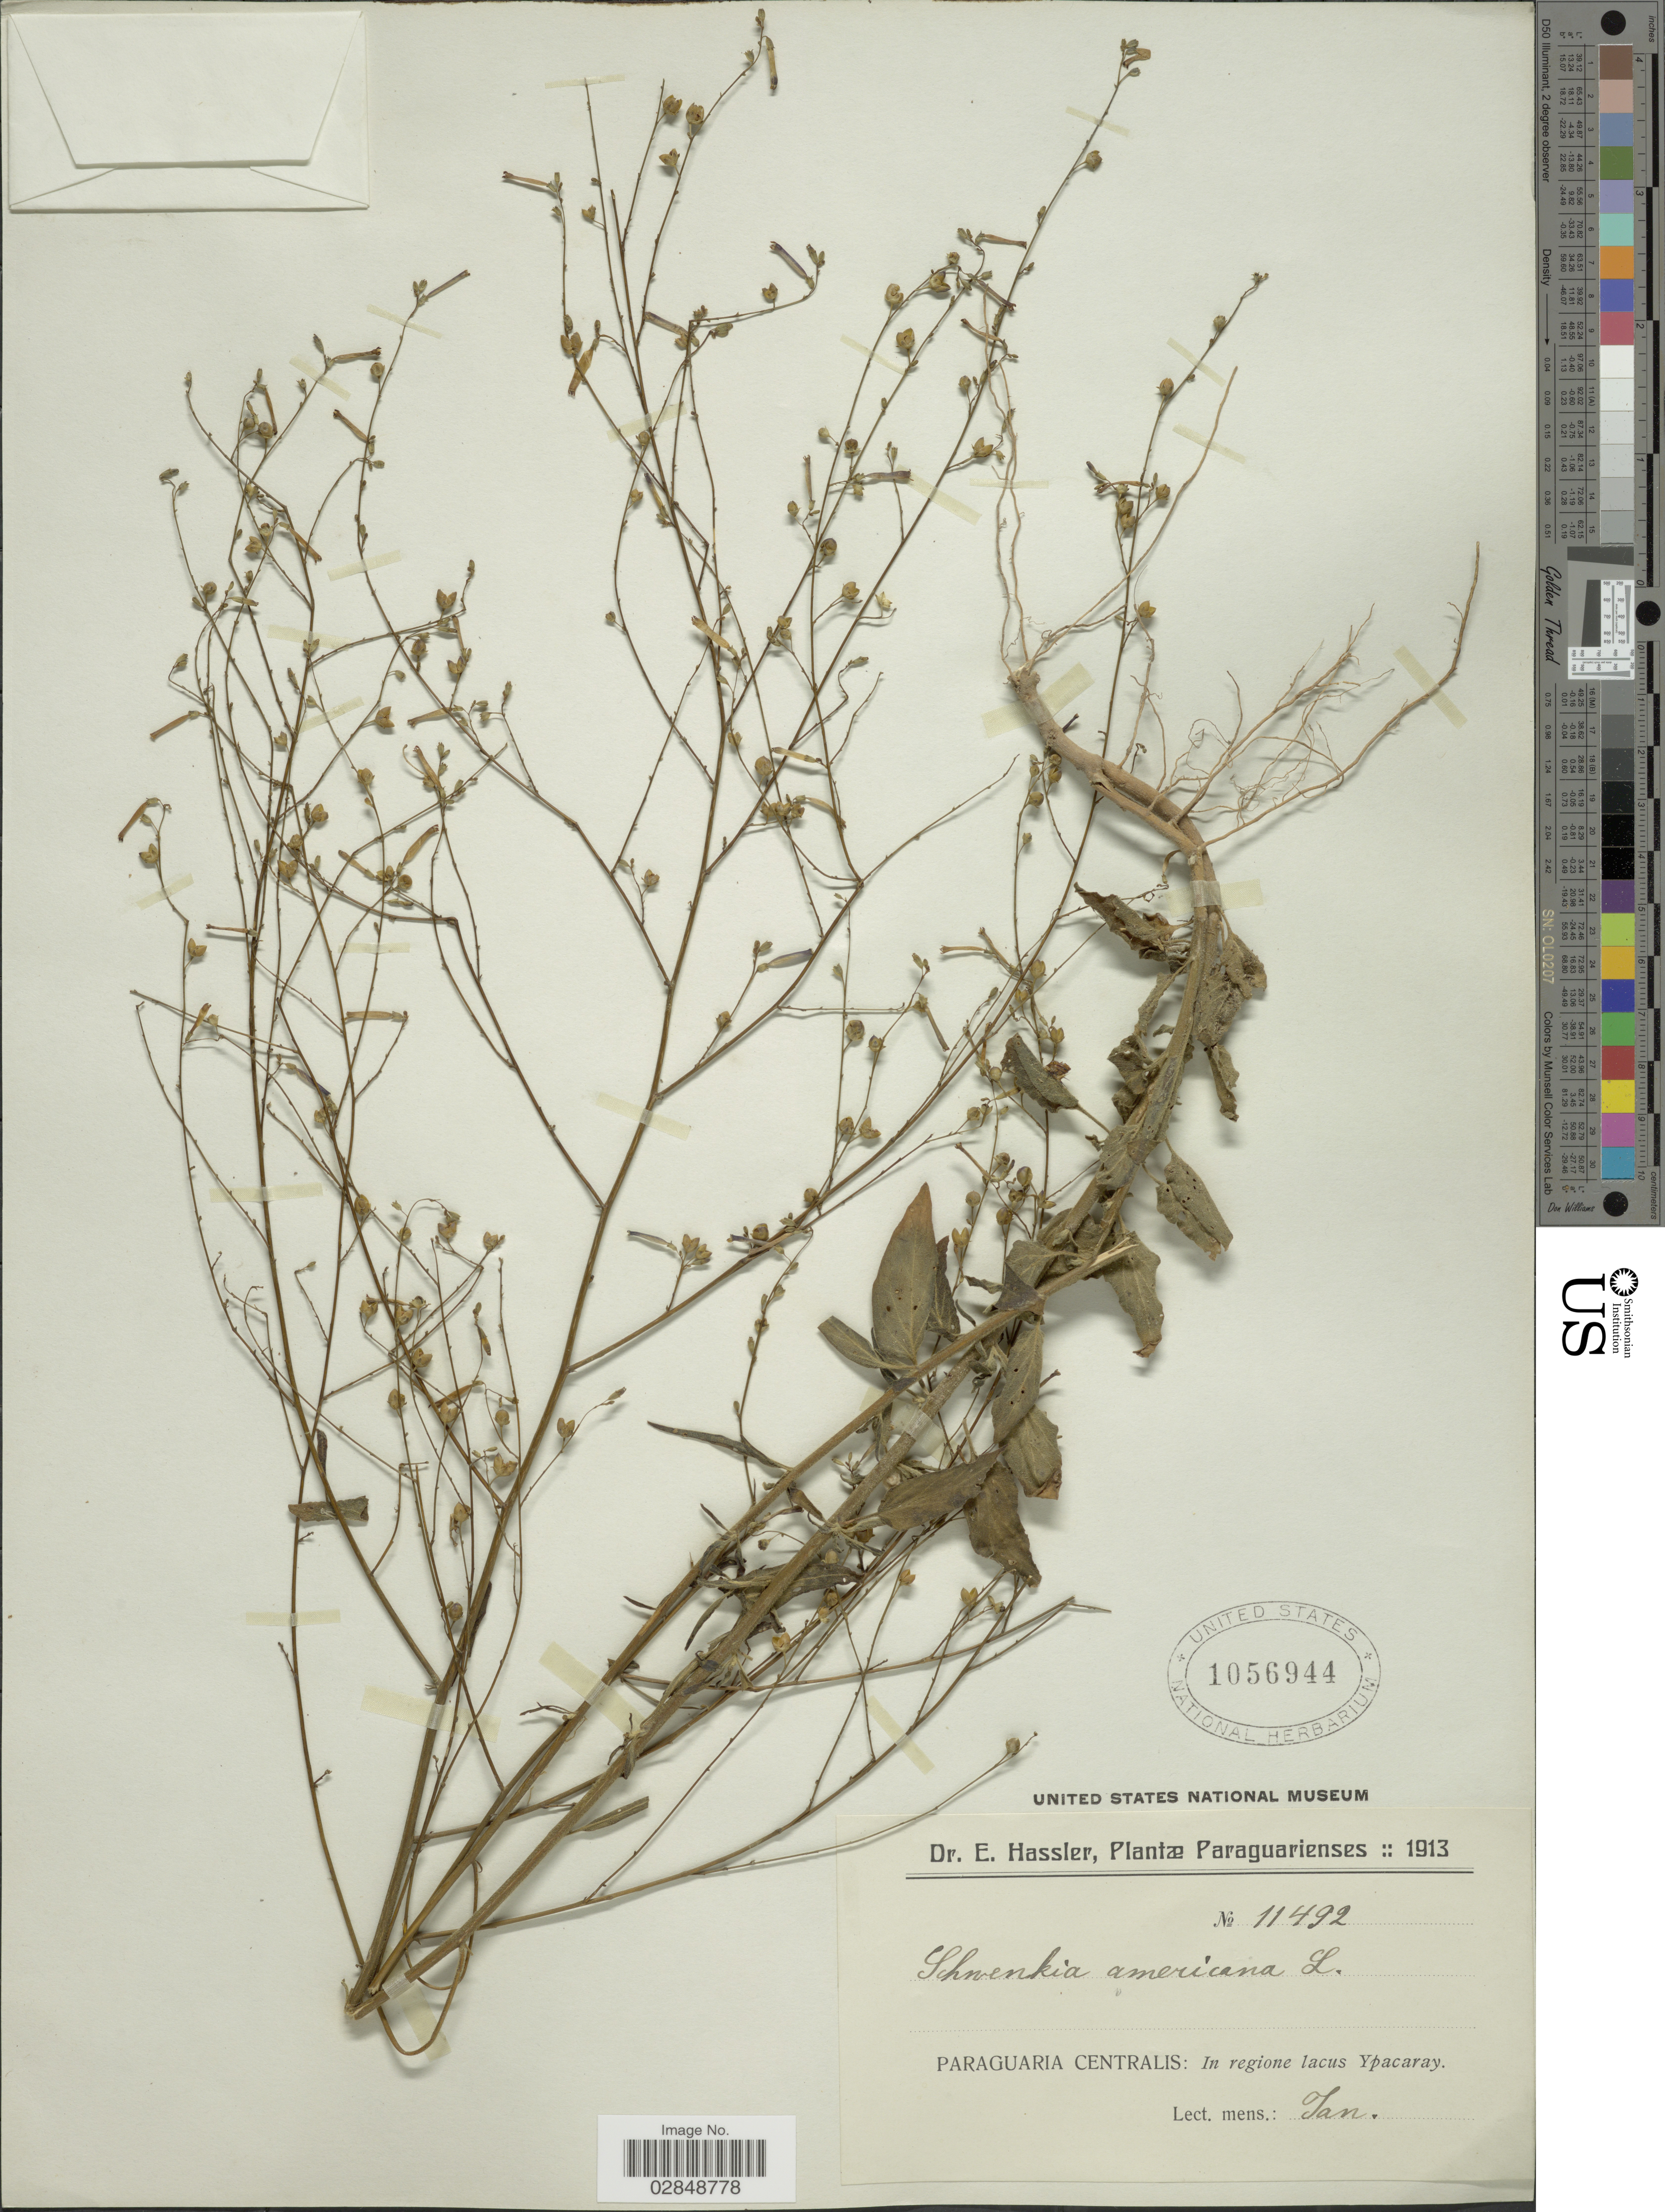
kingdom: Plantae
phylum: Tracheophyta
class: Magnoliopsida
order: Solanales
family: Solanaceae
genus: Schwenckia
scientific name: Schwenckia americana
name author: L.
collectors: E. Hassler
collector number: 11492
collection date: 1913-01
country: Paraguay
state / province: Paraguari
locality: Paraguaria Centralis: In regione lacus Ypacaray.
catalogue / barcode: US 1056944